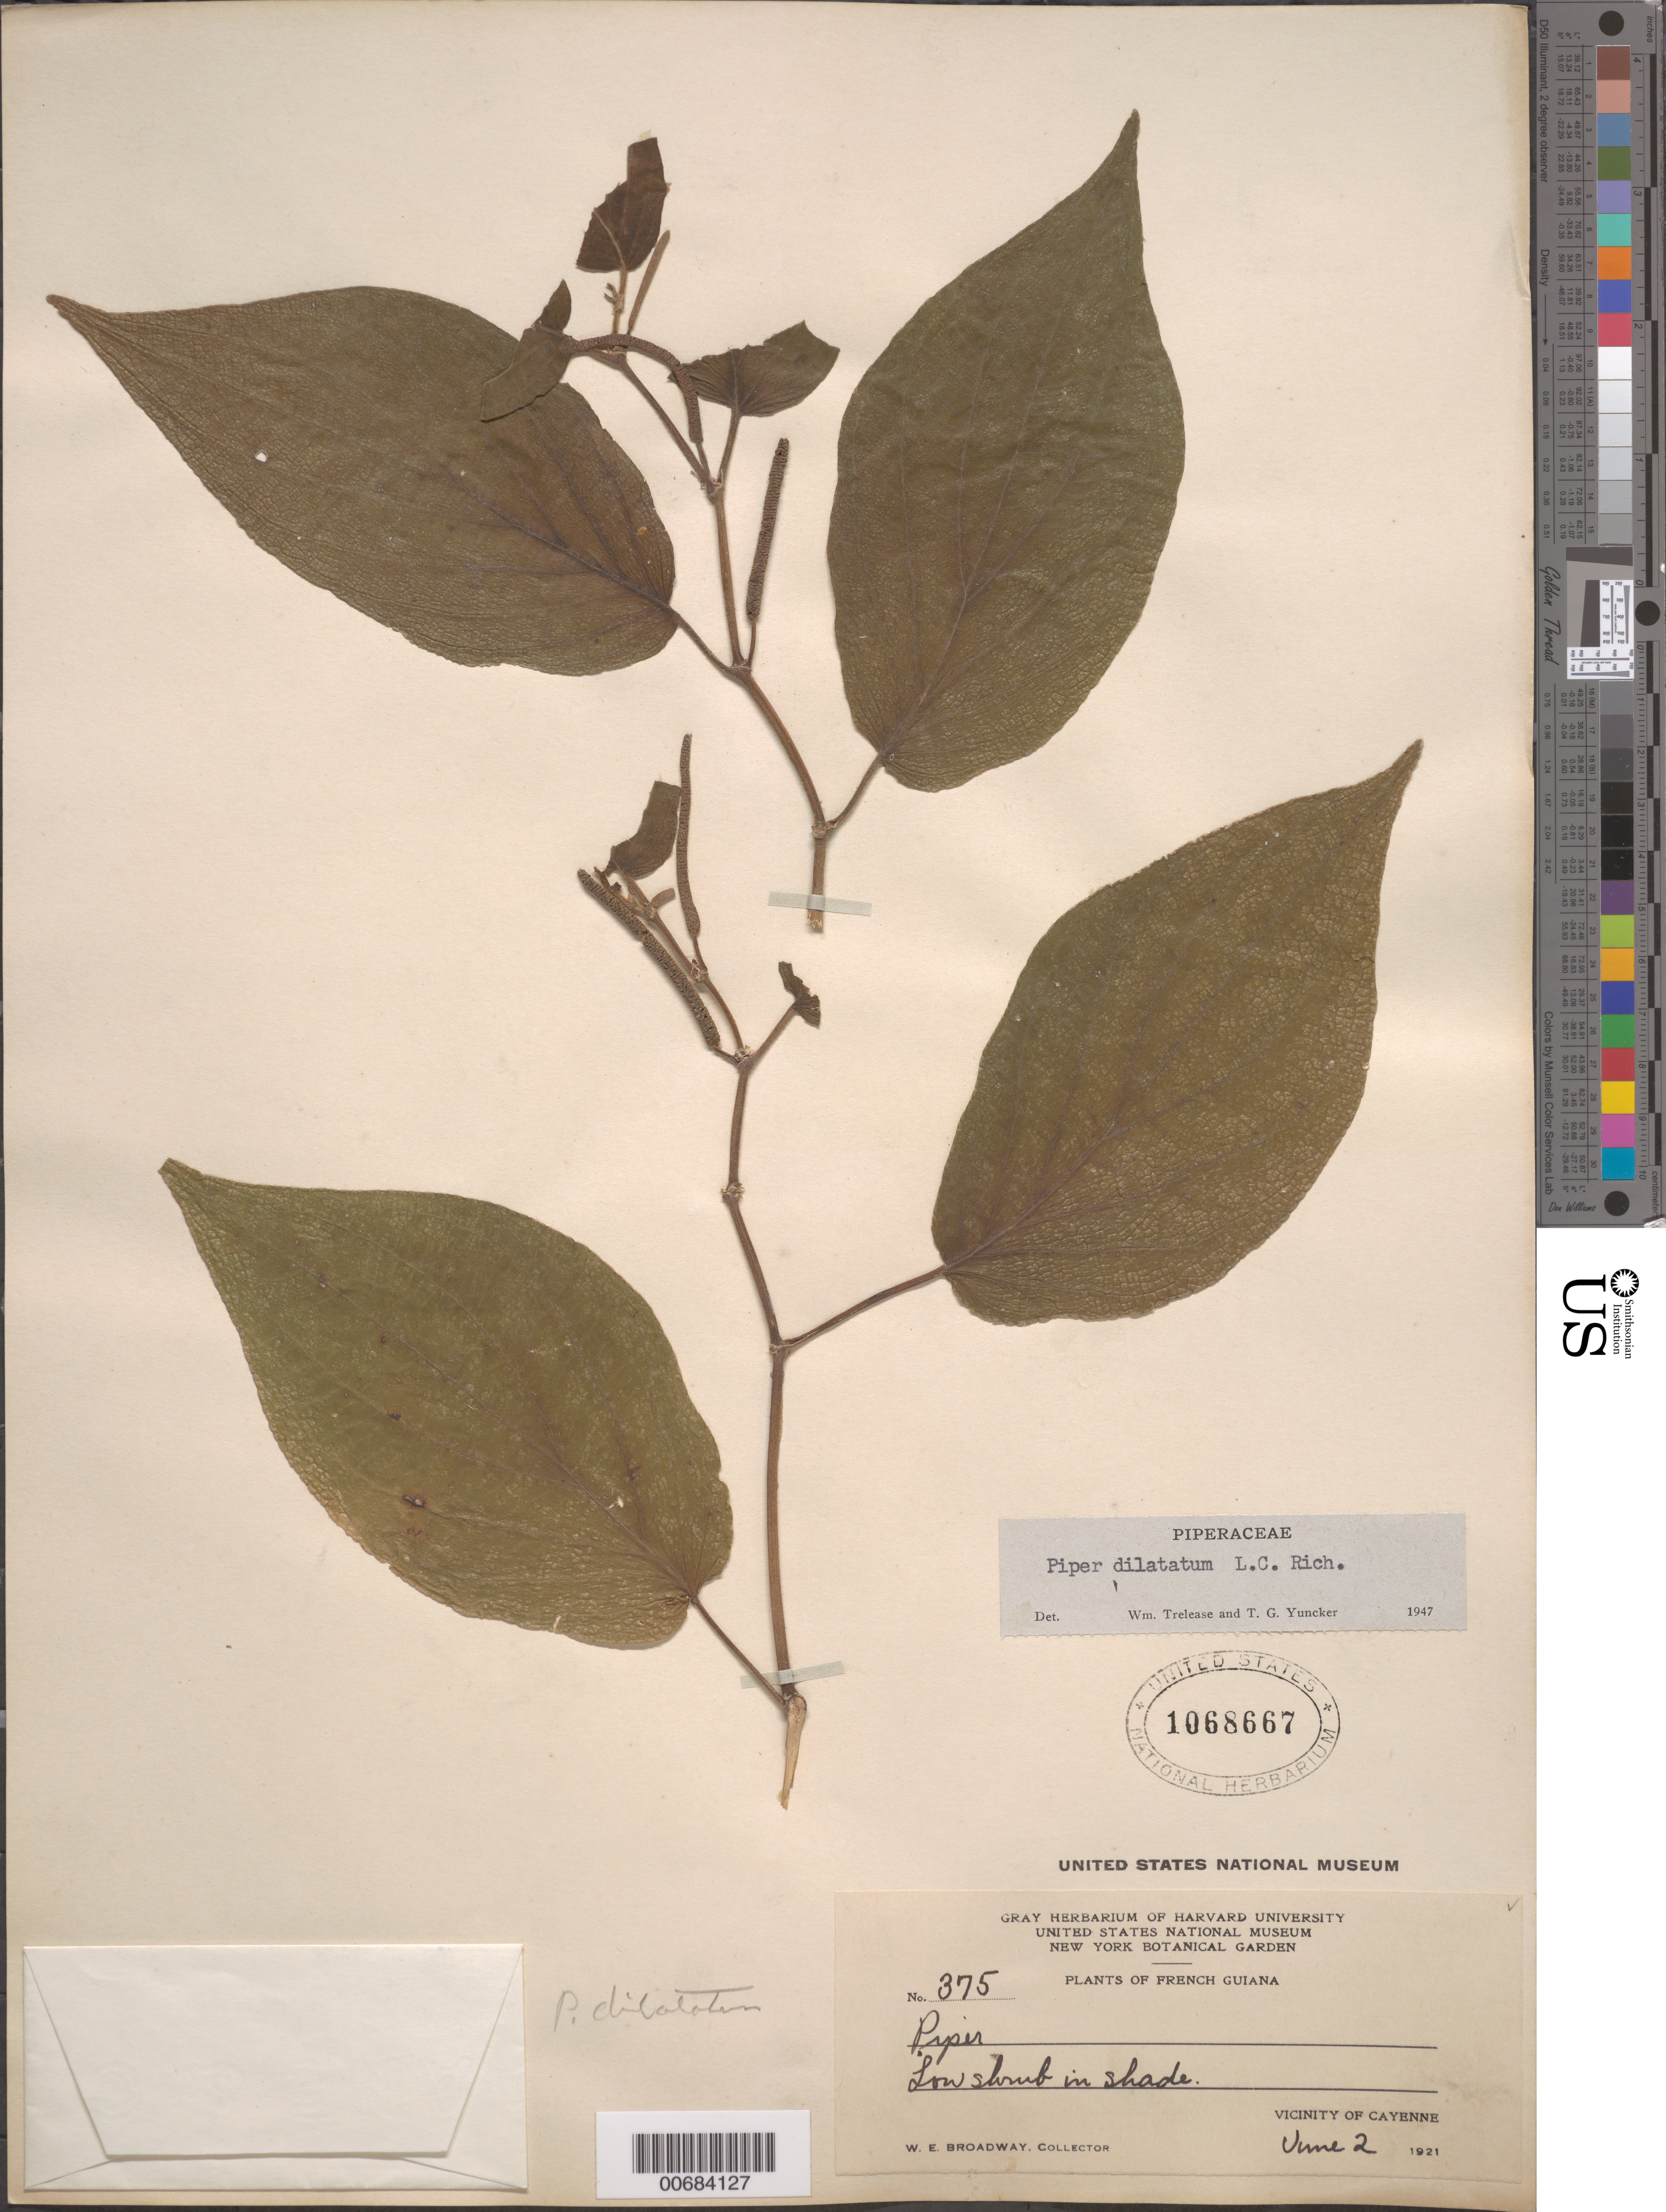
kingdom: Plantae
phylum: Tracheophyta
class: Magnoliopsida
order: Piperales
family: Piperaceae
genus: Piper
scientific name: Piper dilatatum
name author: Rich.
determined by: Trelease, W.; Yuncker, T. G.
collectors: W. E. Broadway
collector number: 375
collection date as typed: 2-Jun-21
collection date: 1921-06-02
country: French Guiana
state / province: Cayenne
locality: Cayenne, vic.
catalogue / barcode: US 1068667